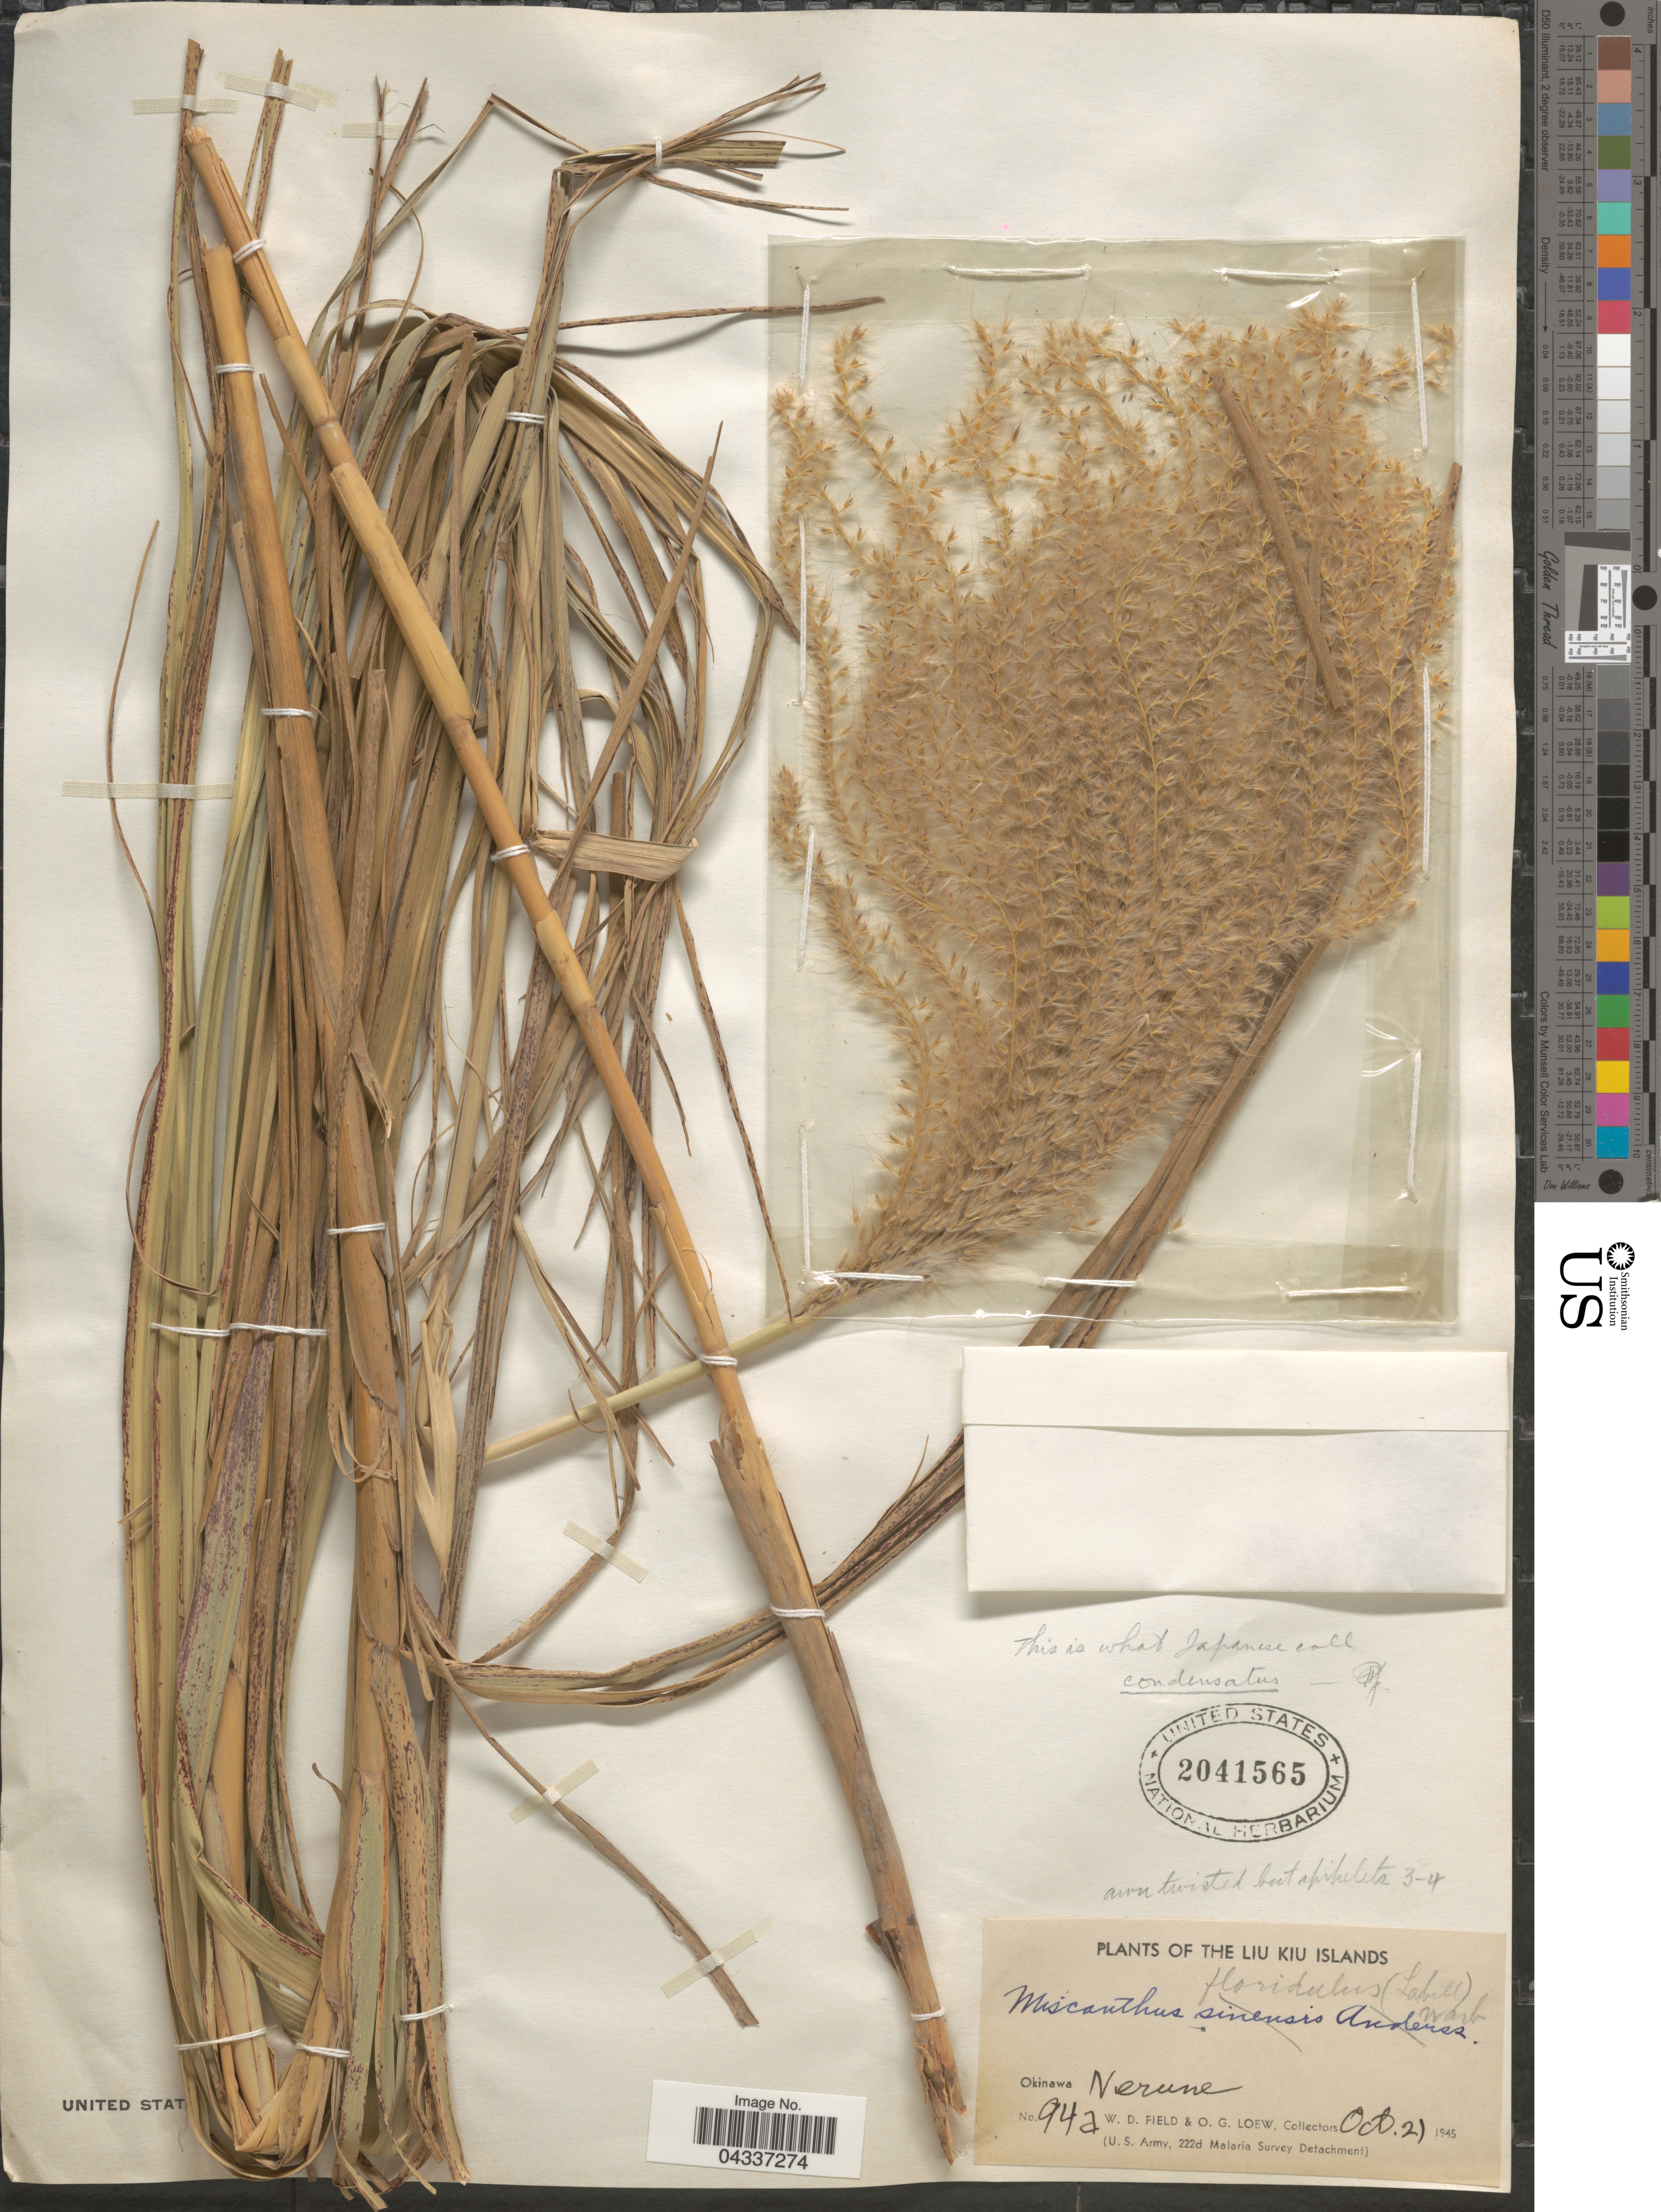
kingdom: Plantae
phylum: Tracheophyta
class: Liliopsida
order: Poales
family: Poaceae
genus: Miscanthus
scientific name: Miscanthus sinensis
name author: Andersson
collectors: W. D. Field & O. G. Loew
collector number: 94a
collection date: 1945-10-21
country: Japan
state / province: Okinawa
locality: The Liu Kiu Islands. Nerune. (U. S. Army, 222d Malaria Survey Detachment).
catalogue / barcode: US 2041565